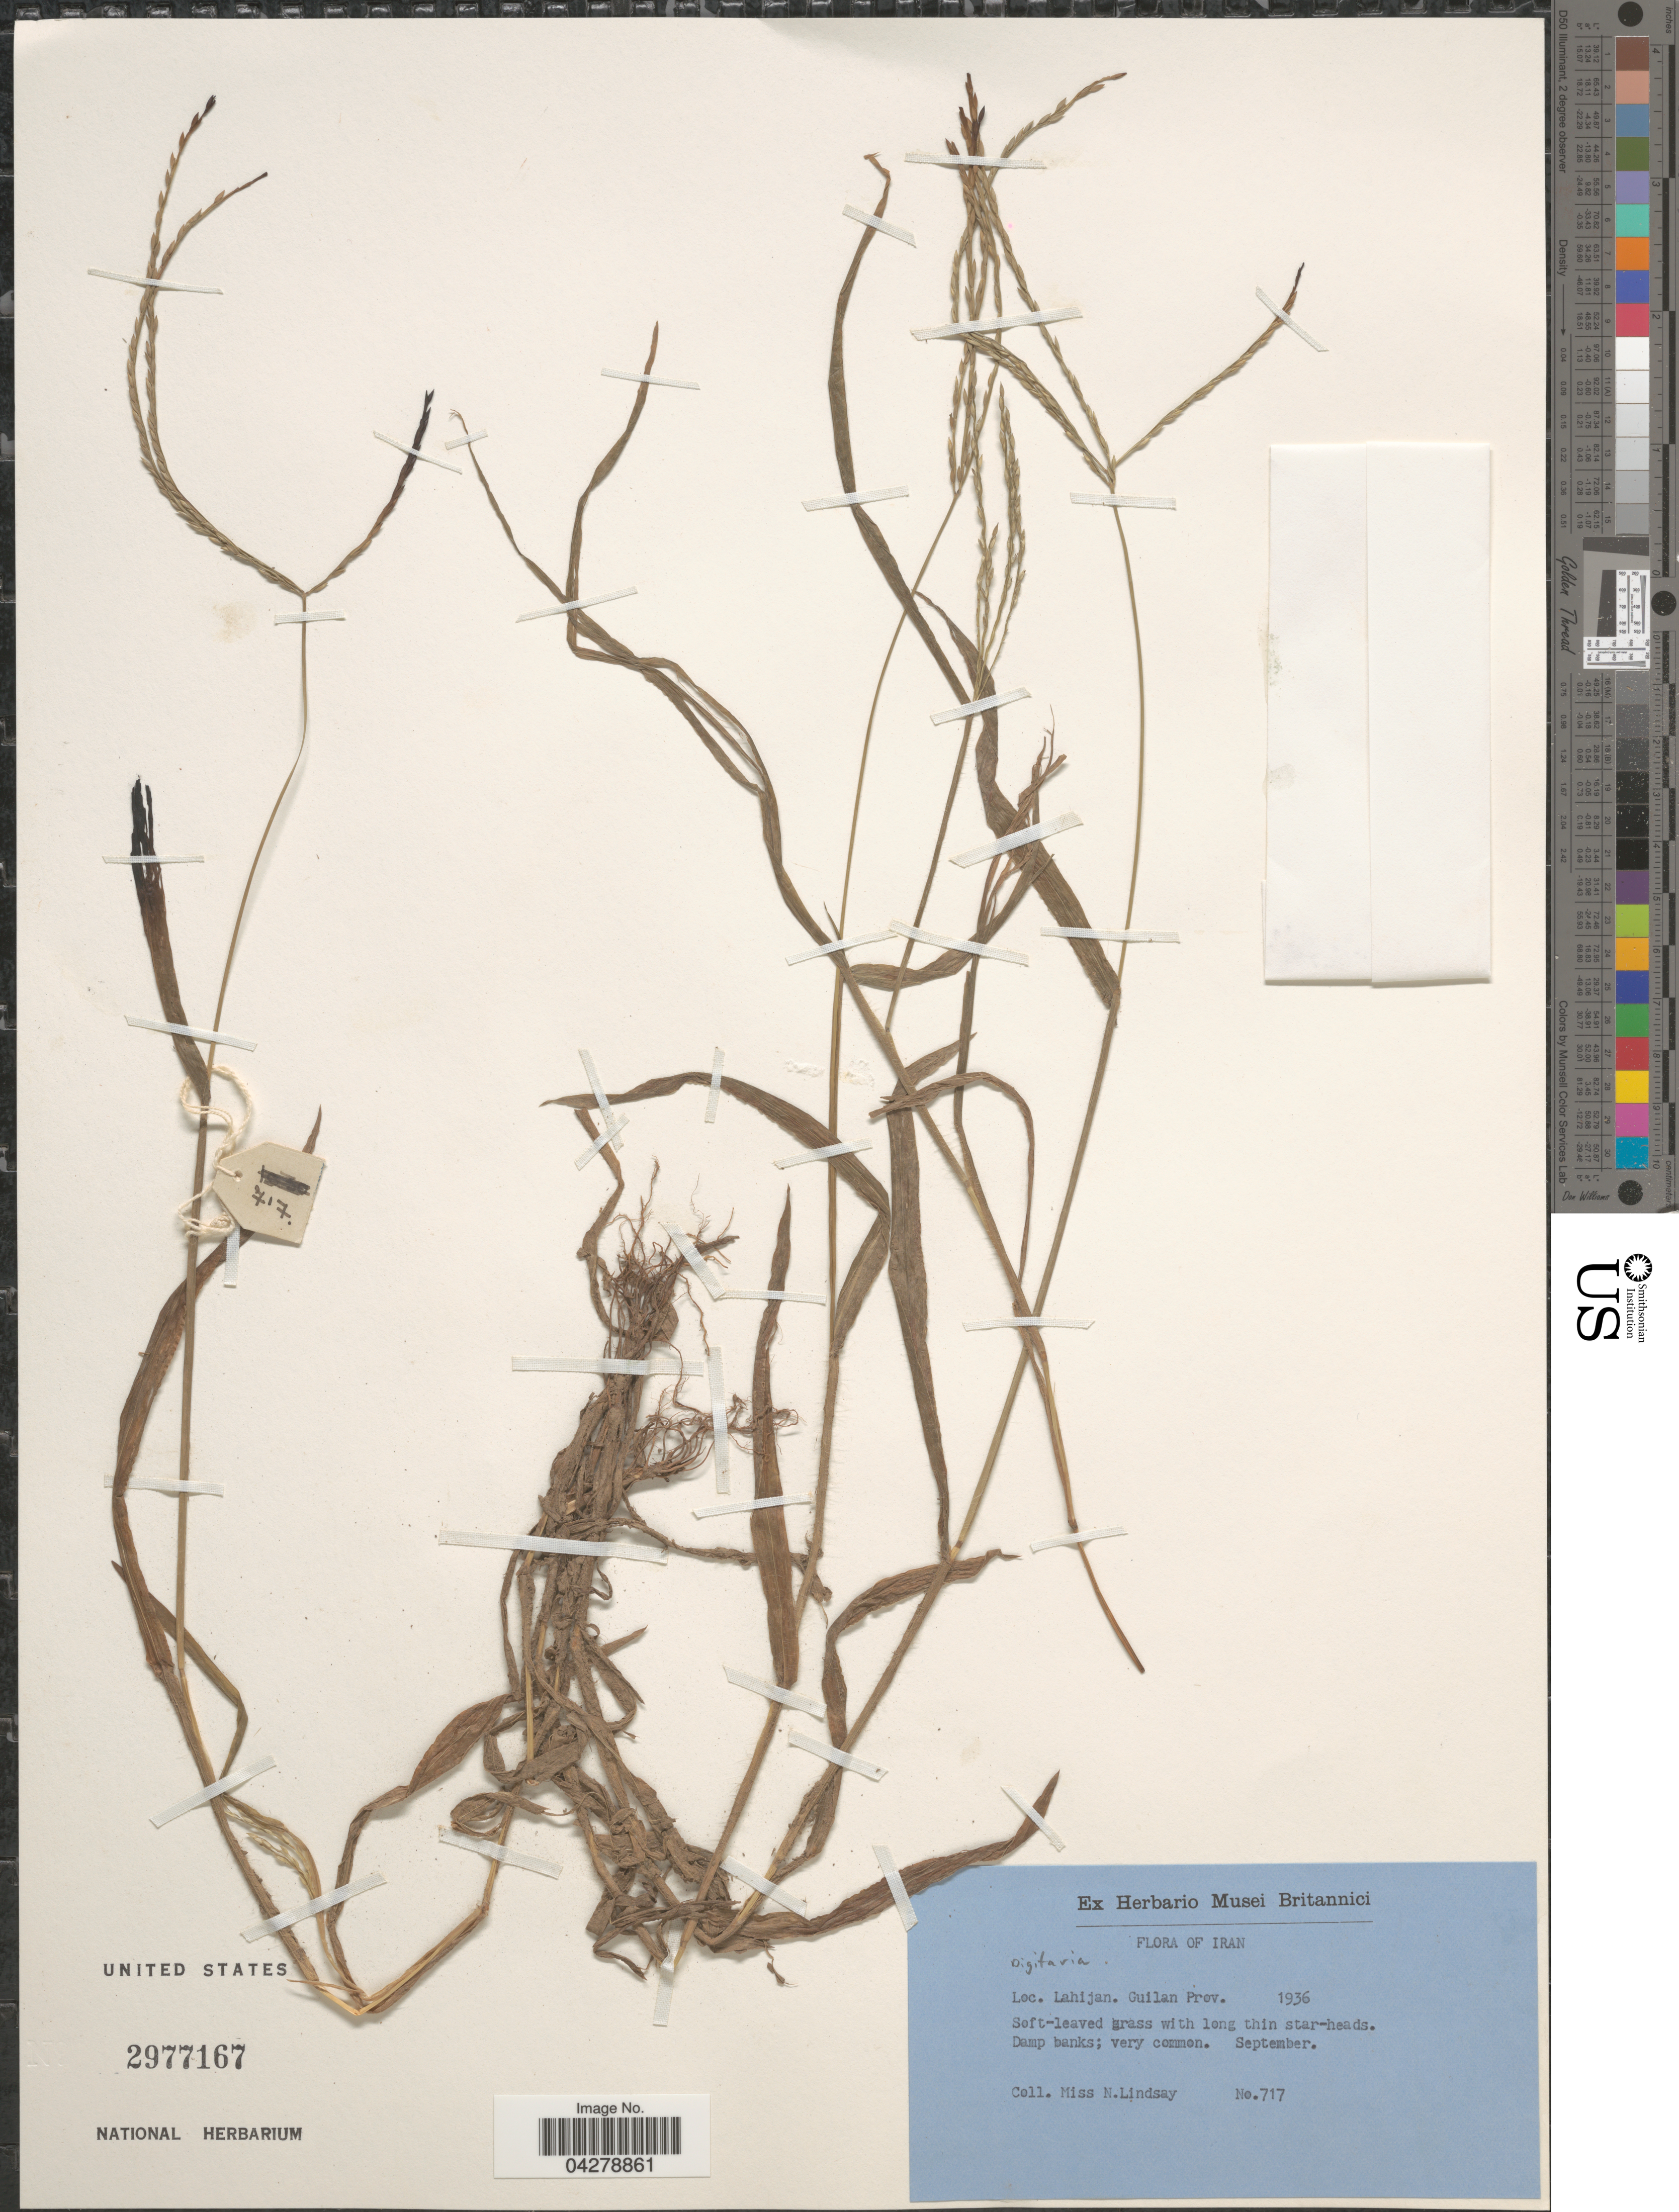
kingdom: Plantae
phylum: Tracheophyta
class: Liliopsida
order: Poales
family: Poaceae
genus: Digitaria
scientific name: Digitaria sp.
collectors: N. Lindsay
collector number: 717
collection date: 1936-09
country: Iran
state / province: Gilan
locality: Lahijan, Guilan Prov. Soft-leaved grass with long thin star-heads. Damp banks.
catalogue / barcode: US 2977167